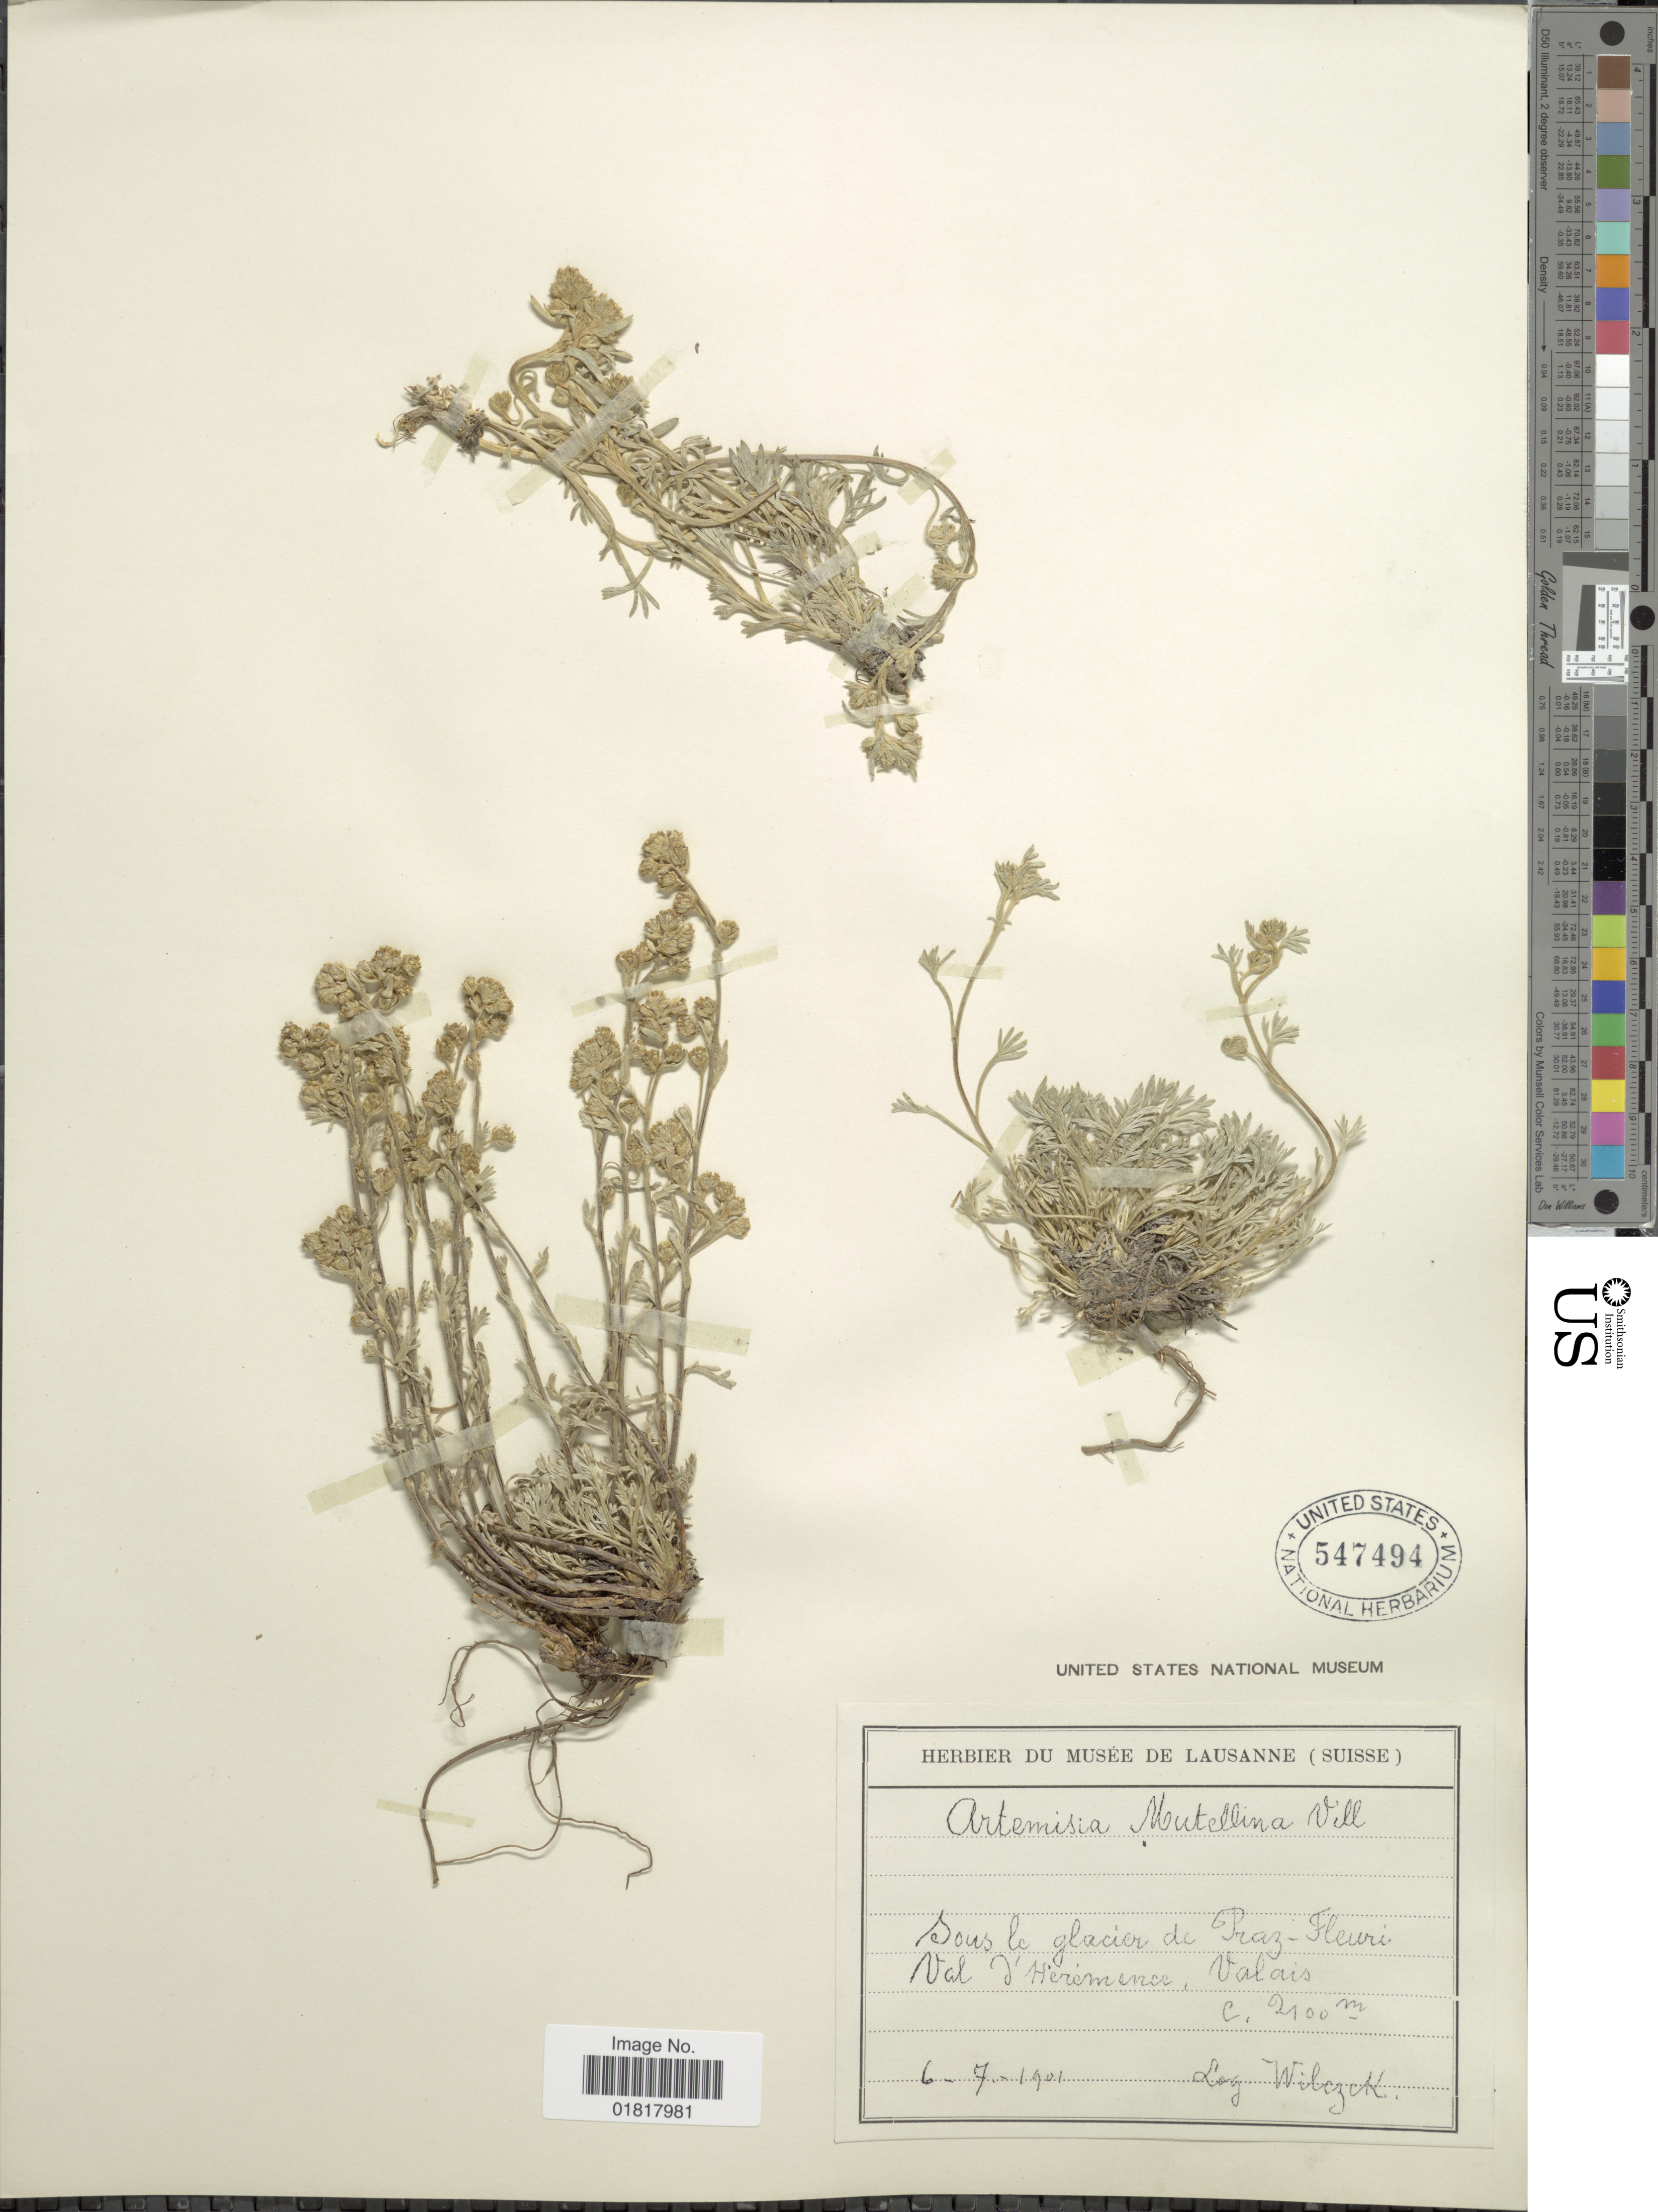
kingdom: Plantae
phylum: Tracheophyta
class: Magnoliopsida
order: Asterales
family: Asteraceae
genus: Artemisia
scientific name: Artemisia mutellina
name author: Vill.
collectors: -. Wilezek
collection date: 1901-07-06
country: Switzerland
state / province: Valais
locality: Sous le glacier de Praz-Fleuri, Val d'Herémence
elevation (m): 2100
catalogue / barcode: US 547494